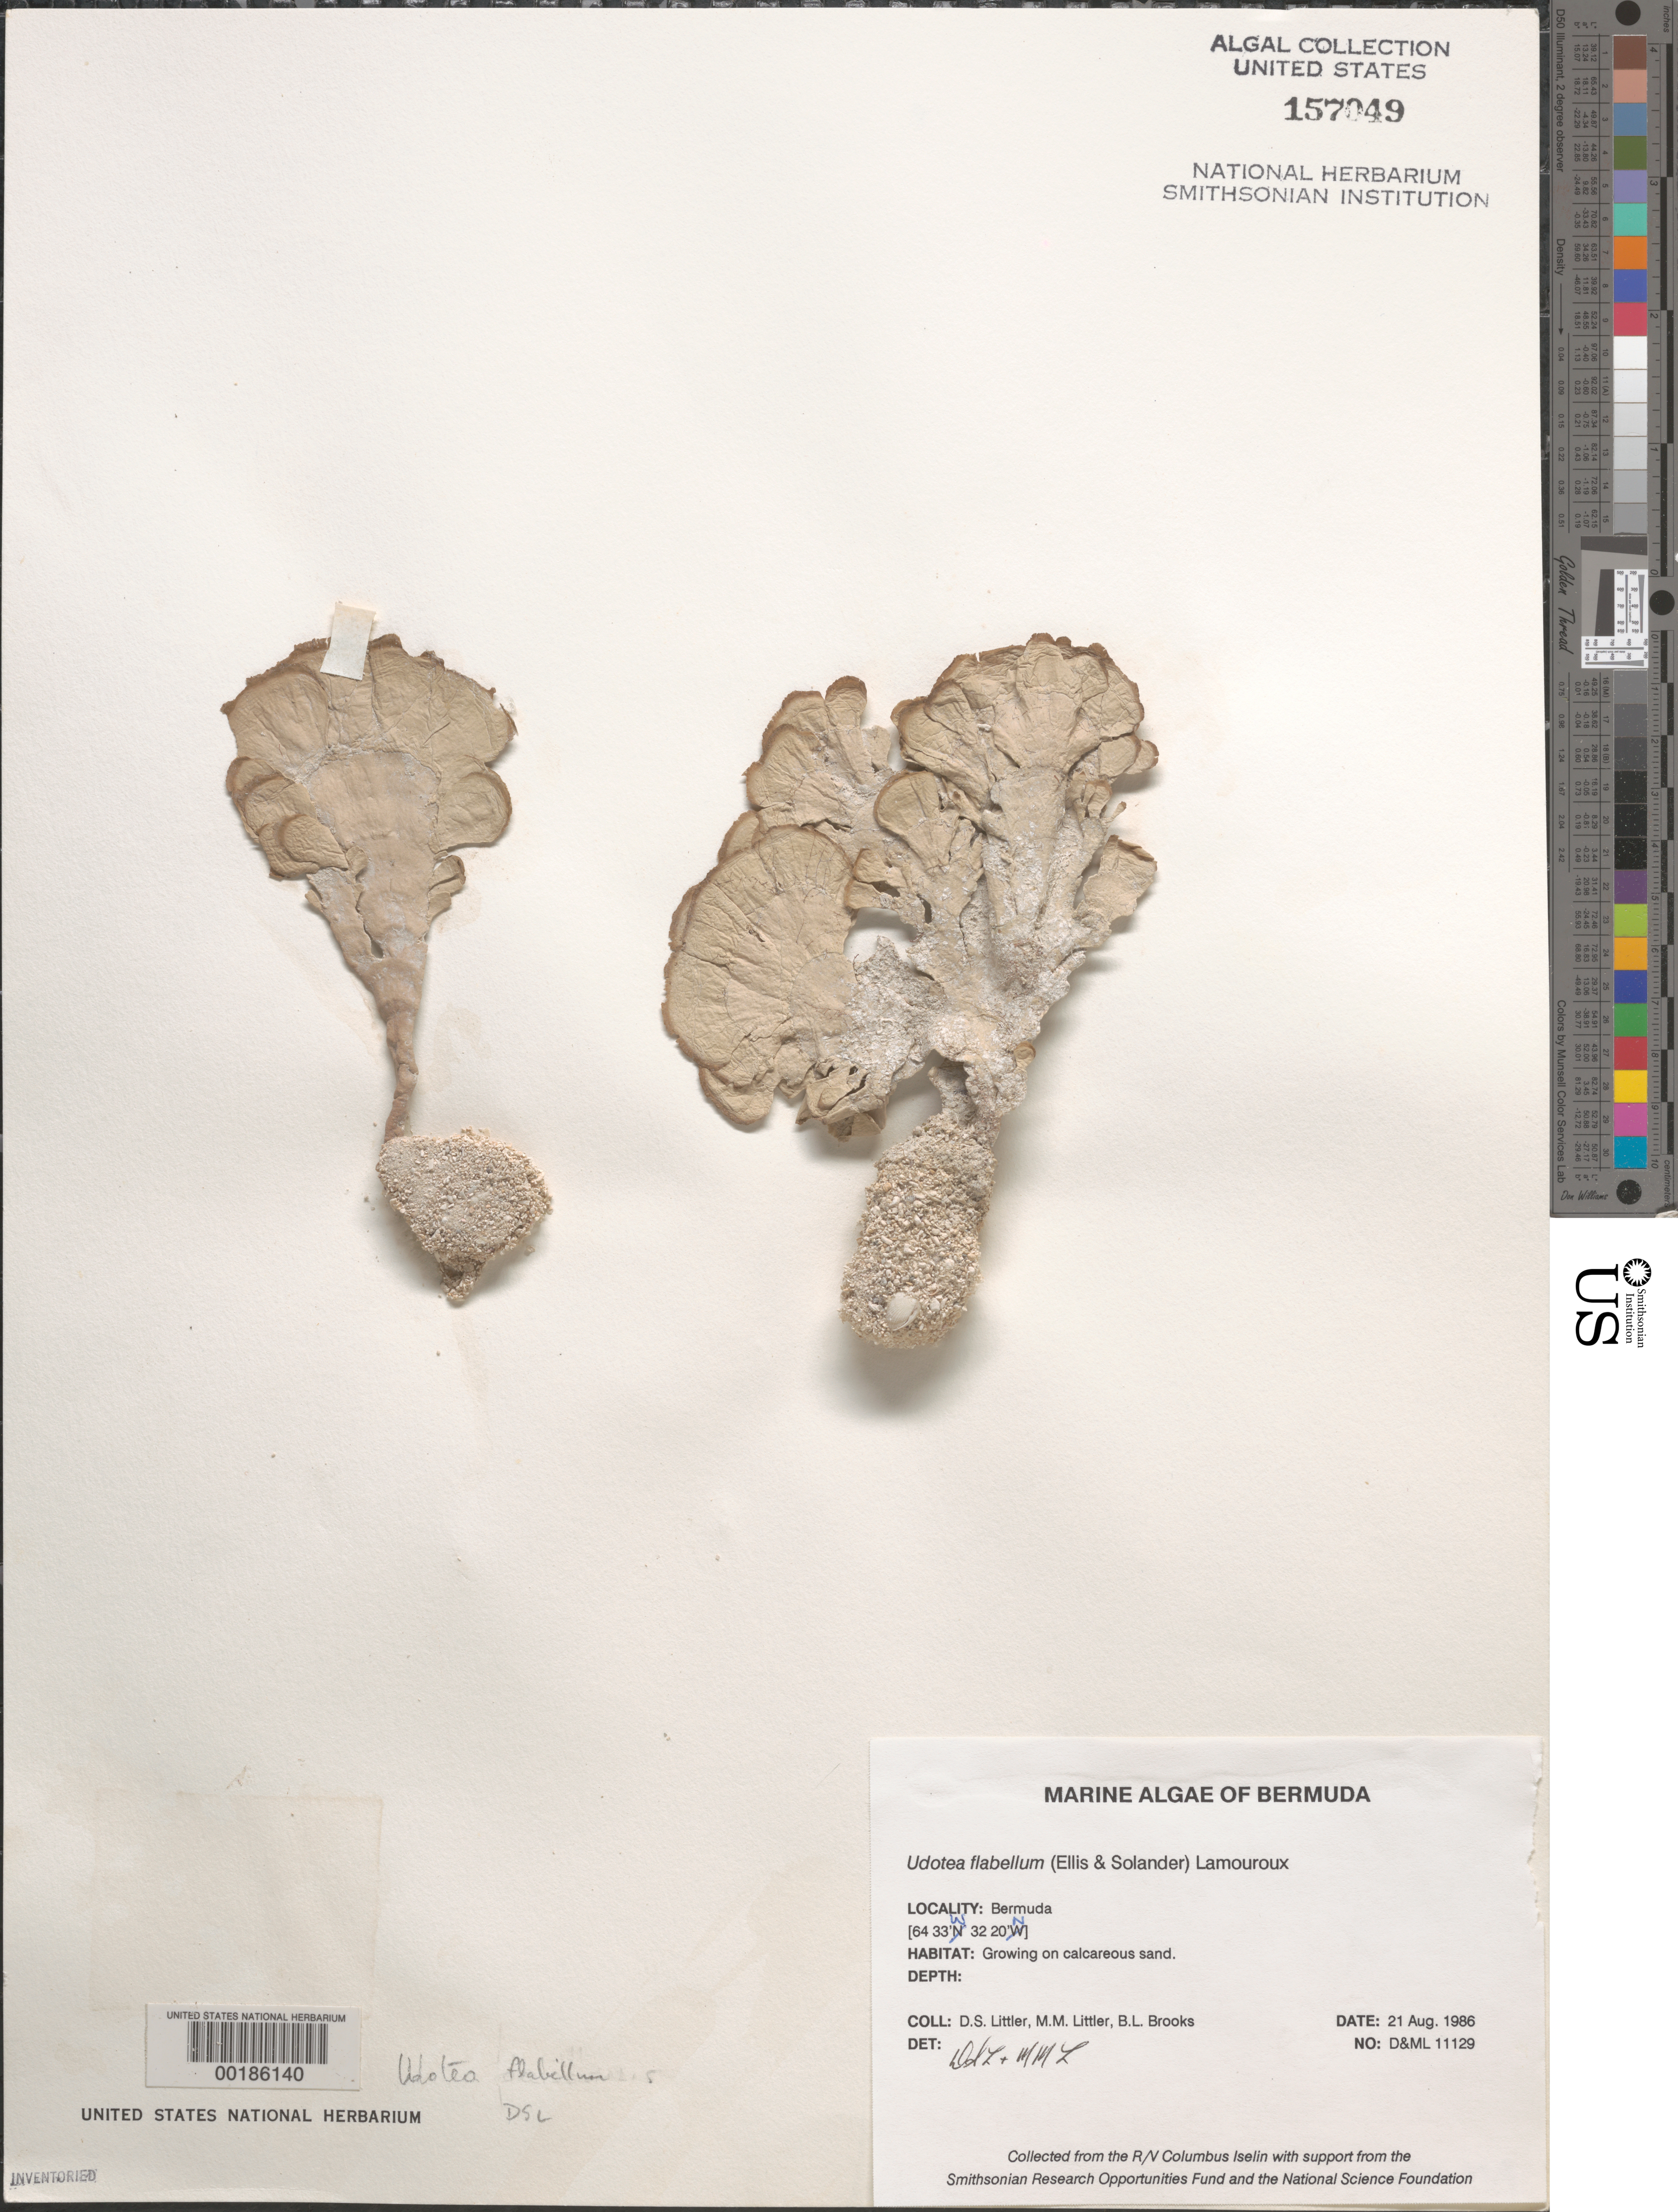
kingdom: Plantae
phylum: Chlorophyta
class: Ulvophyceae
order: Bryopsidales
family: Udoteaceae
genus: Udotea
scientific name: Udotea flabellum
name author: (J. Ellis & Sol.) M. Howe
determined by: Littler, D. S.; Littler, M. M.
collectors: D. S. Littler, M. M. Littler & B. Brooks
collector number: D&ML 11129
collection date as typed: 21 Aug 1986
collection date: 1986-08-21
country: Bermuda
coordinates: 32 20' N, 64 33' W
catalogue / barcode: US 157049